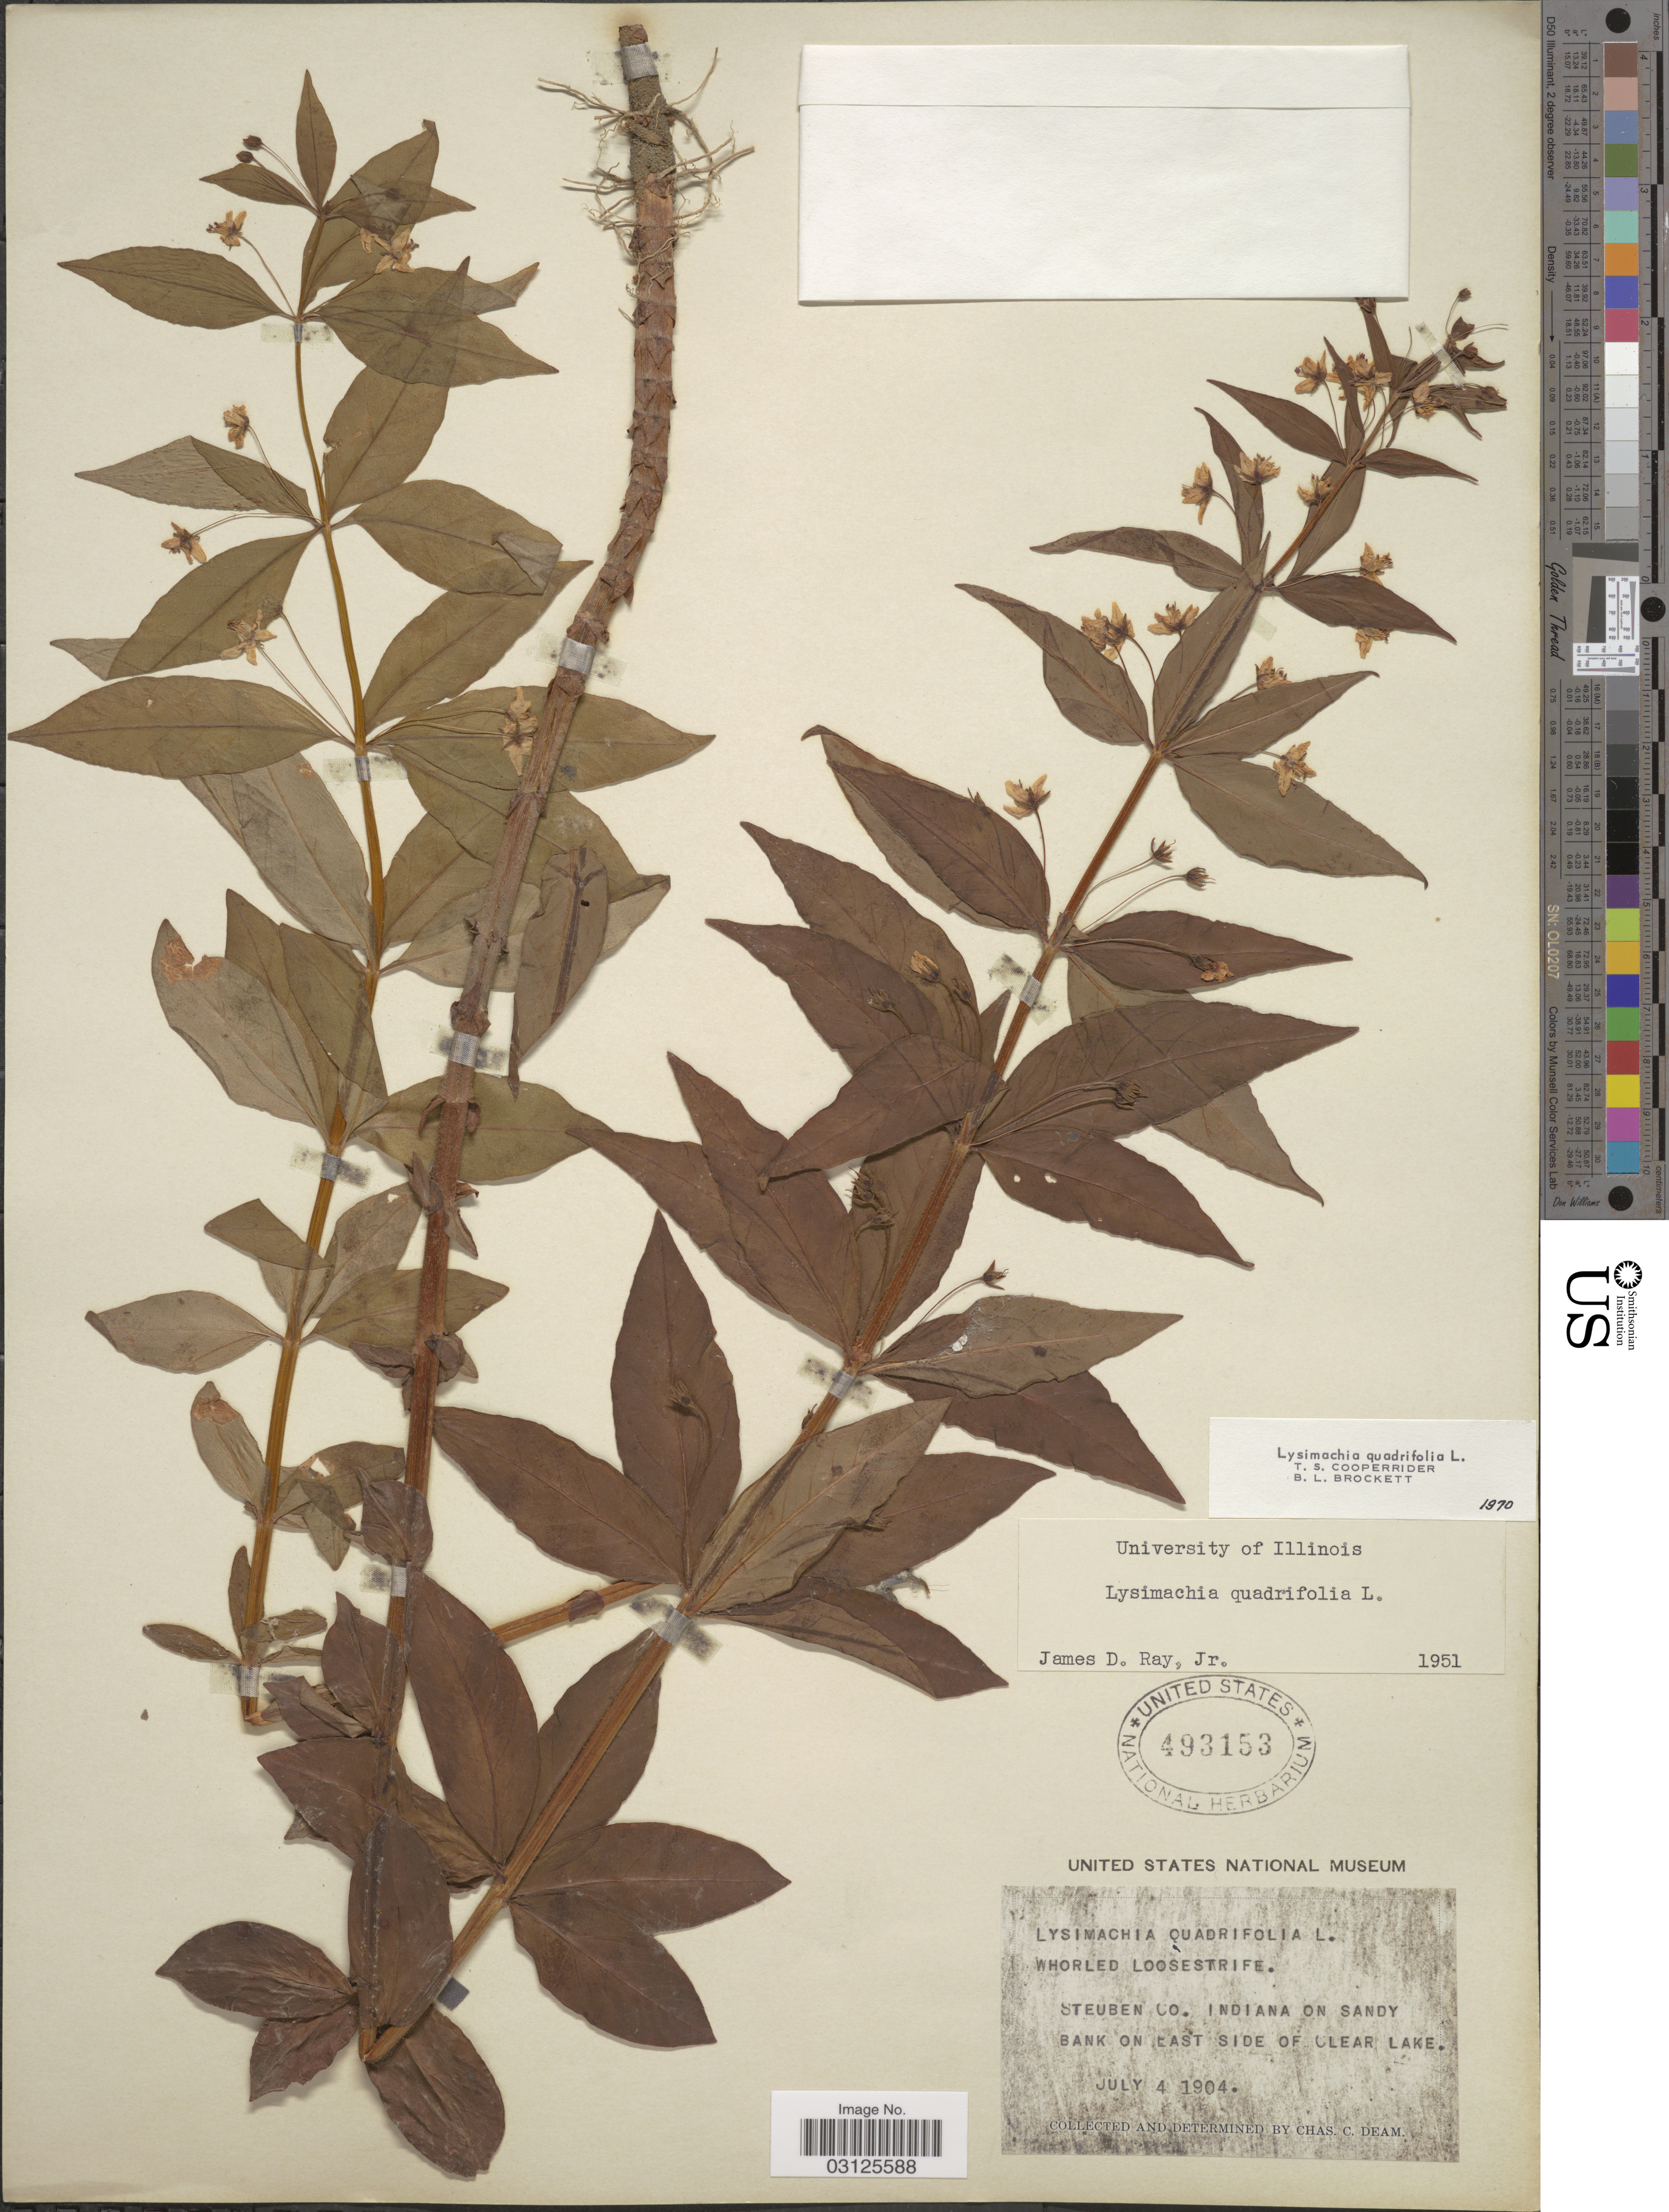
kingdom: Plantae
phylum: Tracheophyta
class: Magnoliopsida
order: Ericales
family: Primulaceae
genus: Lysimachia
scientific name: Lysimachia quadrifolia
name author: L.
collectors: C. C. Deam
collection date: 1904-07-04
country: United States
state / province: Indiana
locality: Steuben Co., Indiana on sandy bank on East Side of Clear Lake.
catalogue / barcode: US 493153